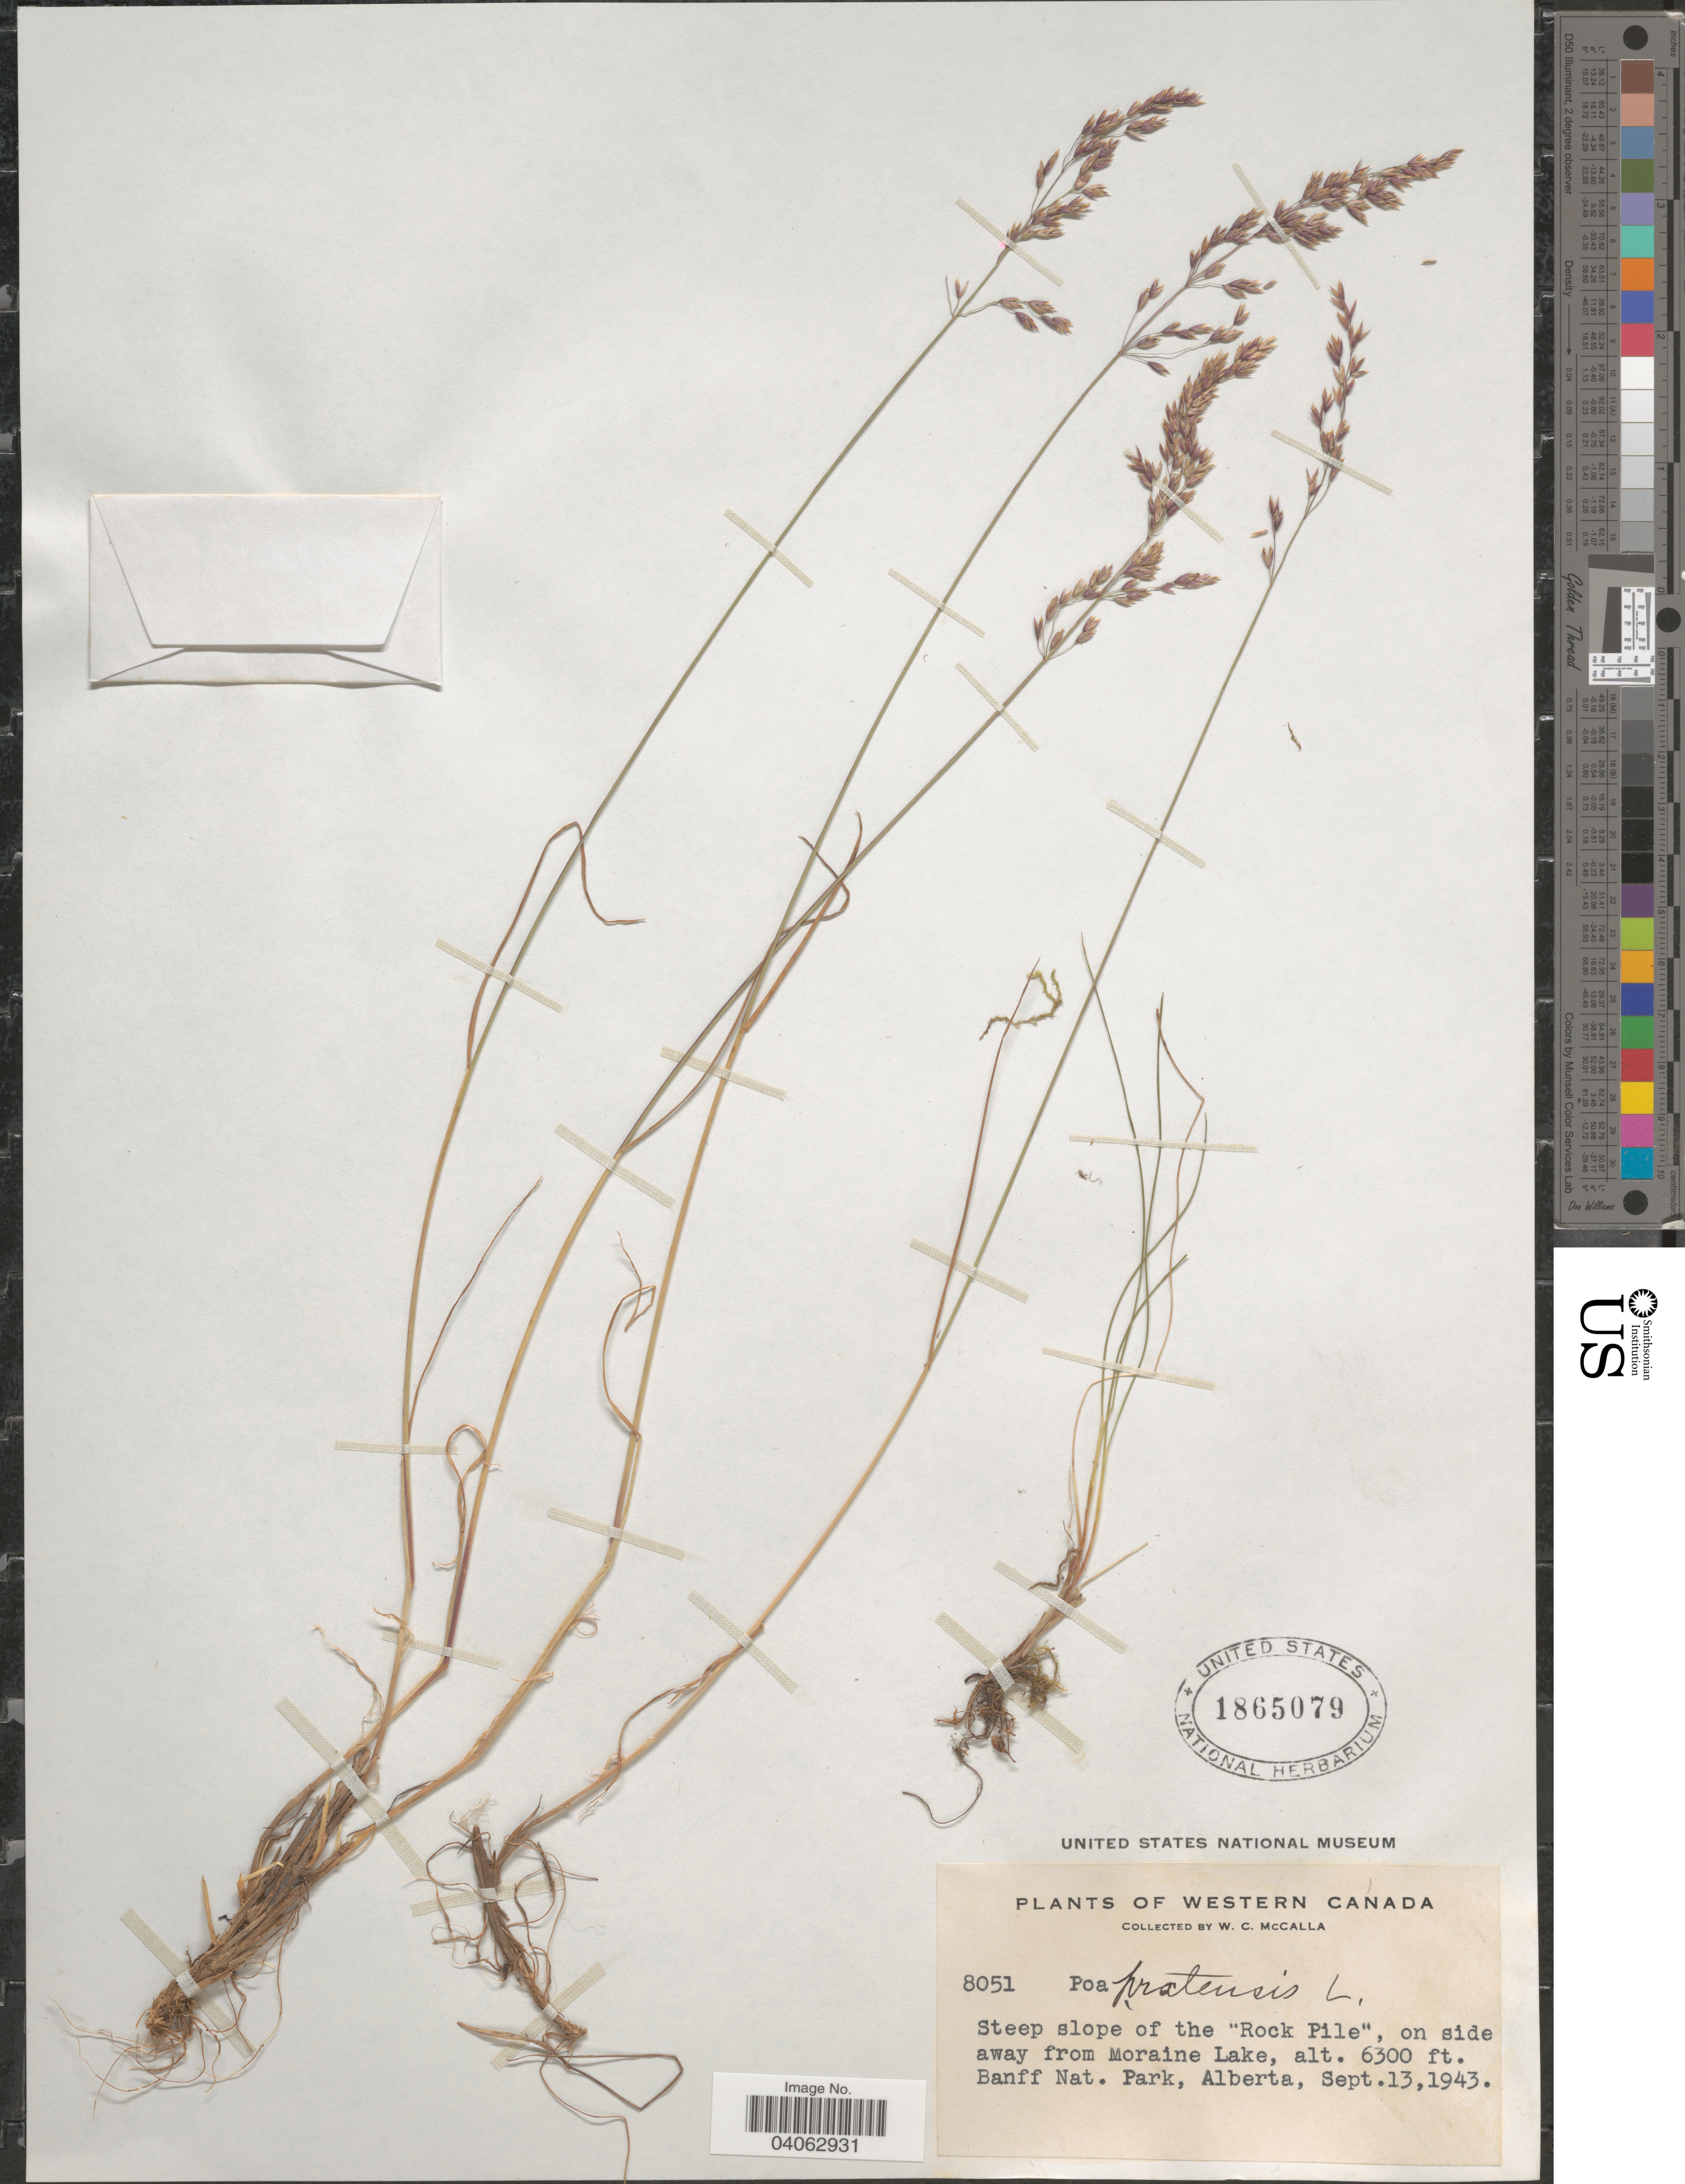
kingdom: Plantae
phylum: Tracheophyta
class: Liliopsida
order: Poales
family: Poaceae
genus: Poa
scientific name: Poa pratensis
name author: L.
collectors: W. McCalla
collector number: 8051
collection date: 1943-09-13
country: Canada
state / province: Alberta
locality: Western Canada. Steep slope of the "Rock Pile", on side away from Moraine Lake, Banff Nat. Park.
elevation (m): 1920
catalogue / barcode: US 1865079